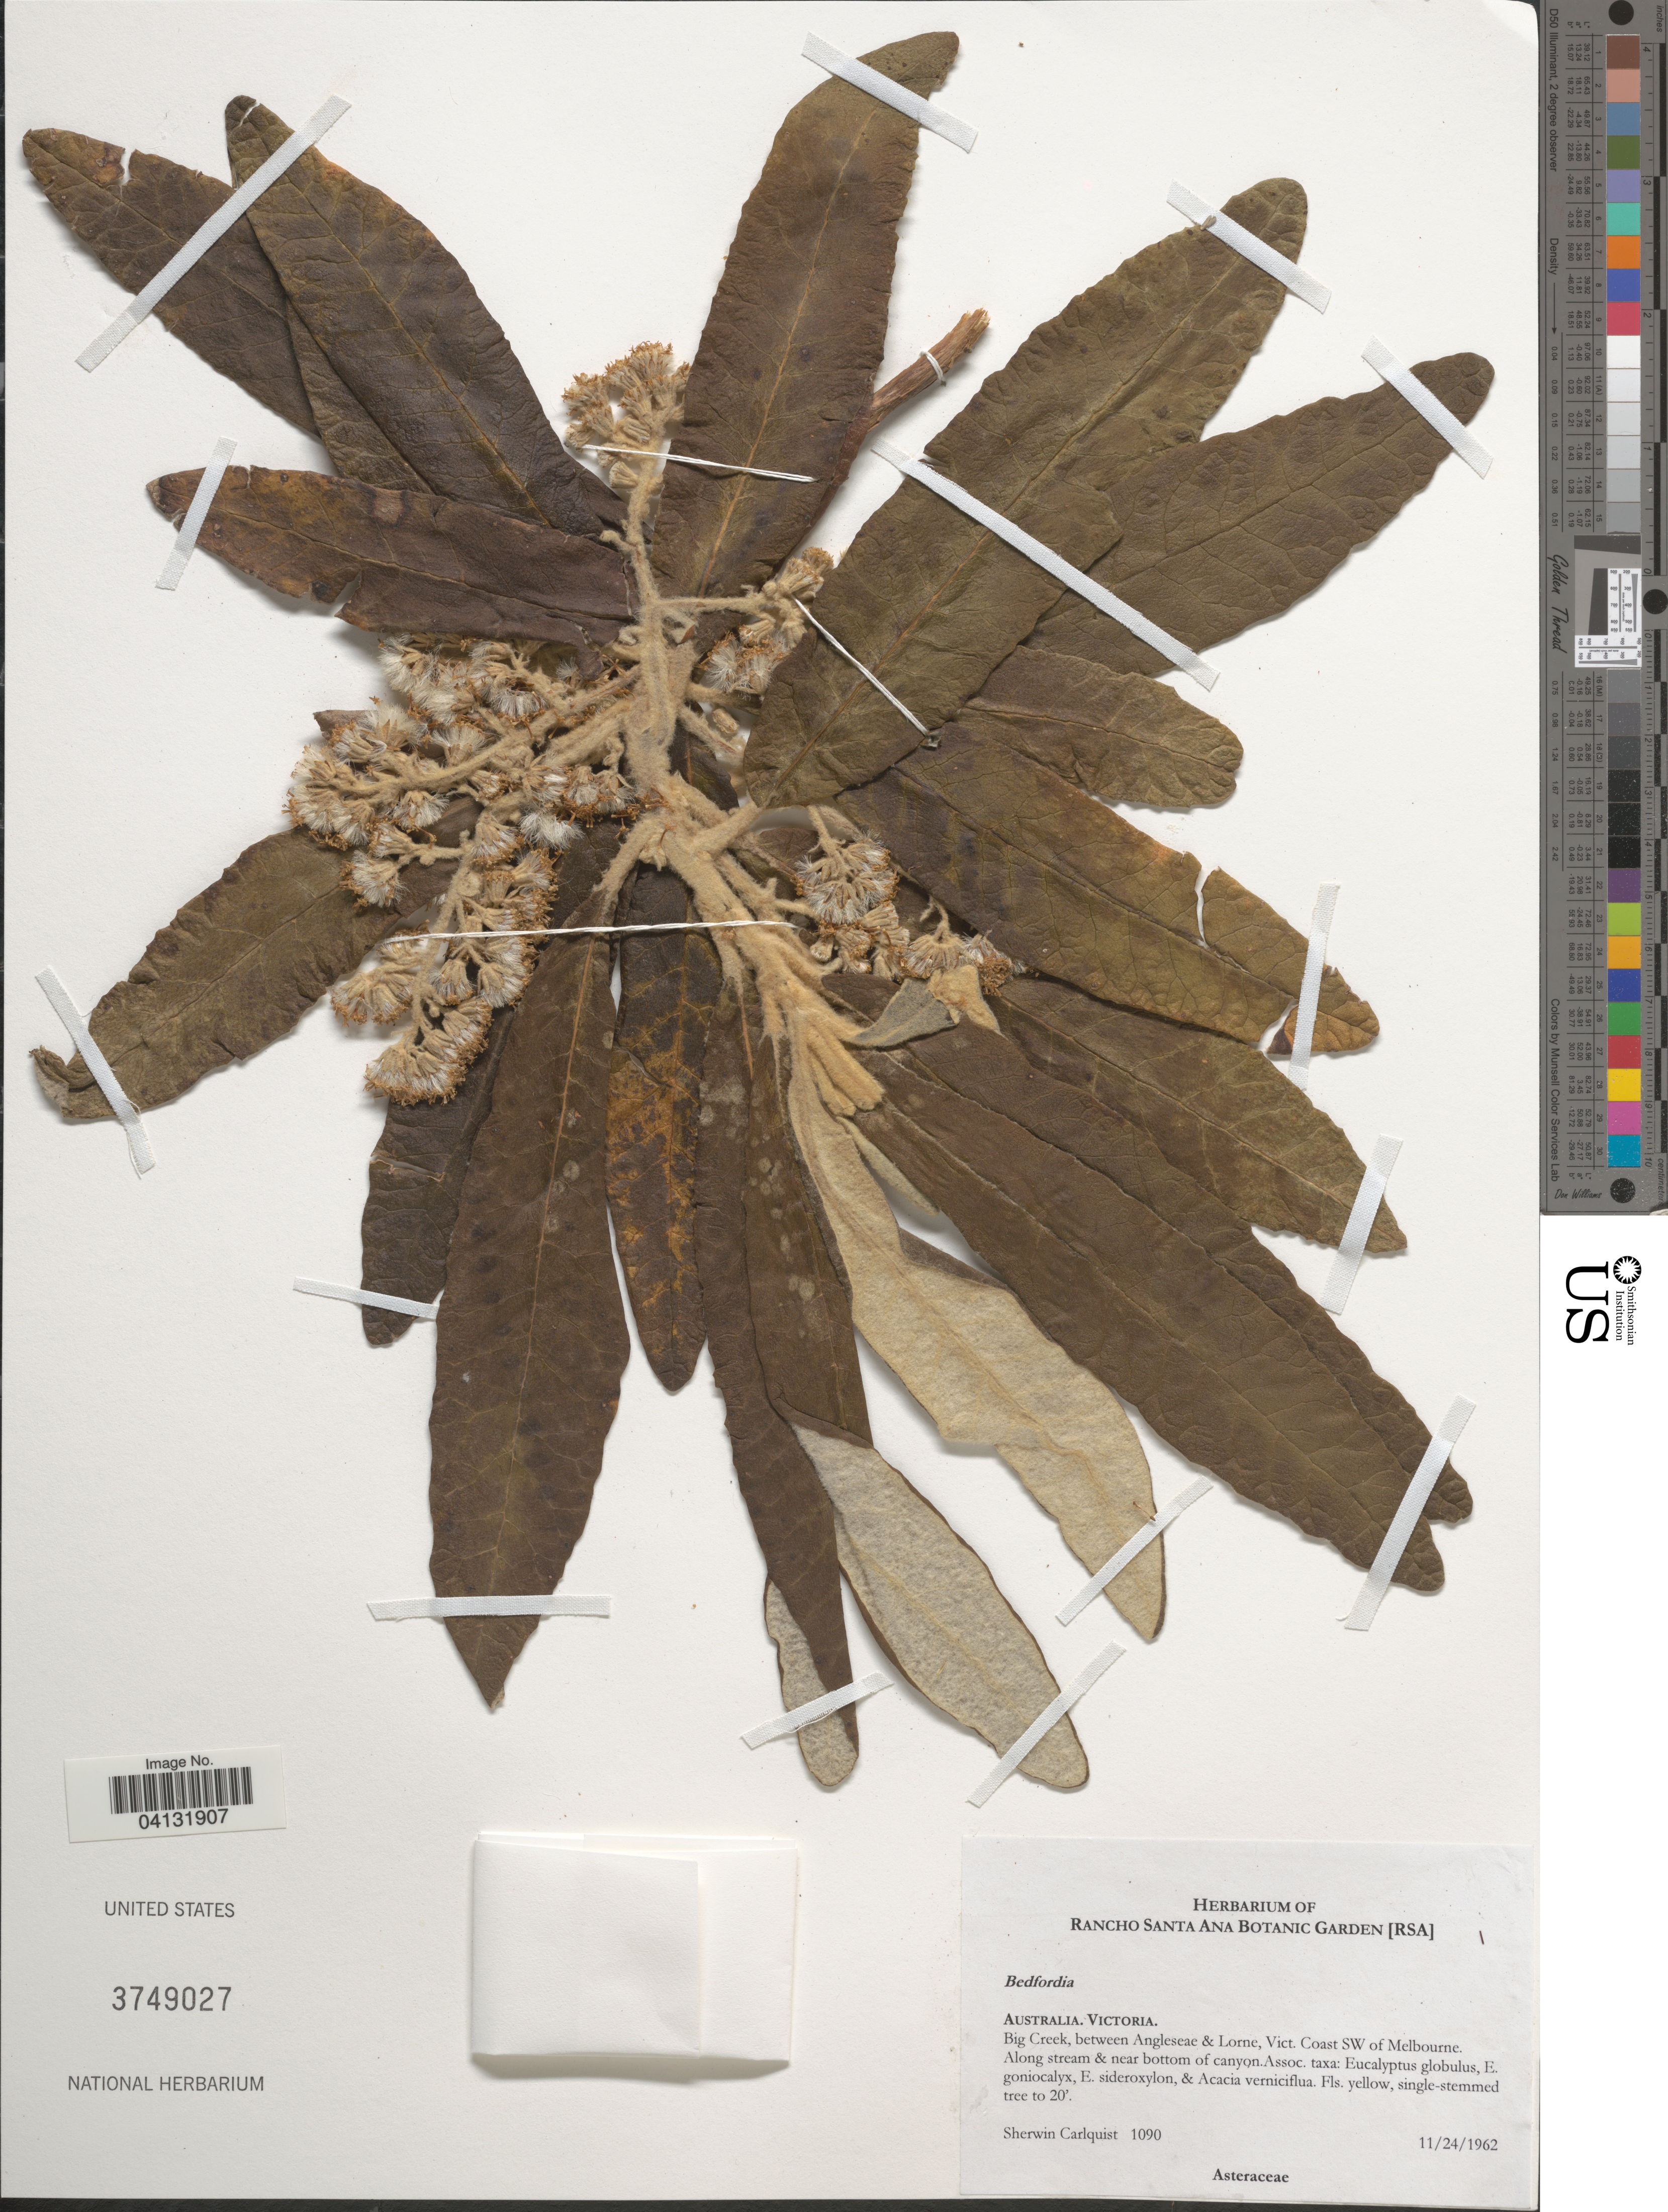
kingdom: Plantae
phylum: Tracheophyta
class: Magnoliopsida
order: Asterales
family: Asteraceae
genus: Bedfordia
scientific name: Bedfordia sp.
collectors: S. Carlquist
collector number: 1090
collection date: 1962-11-24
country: Australia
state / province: Victoria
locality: Victoria. Big Creek, between Angleseae & Lorne, Vict. Coast SW of Melbourne.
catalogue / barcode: US 3749027